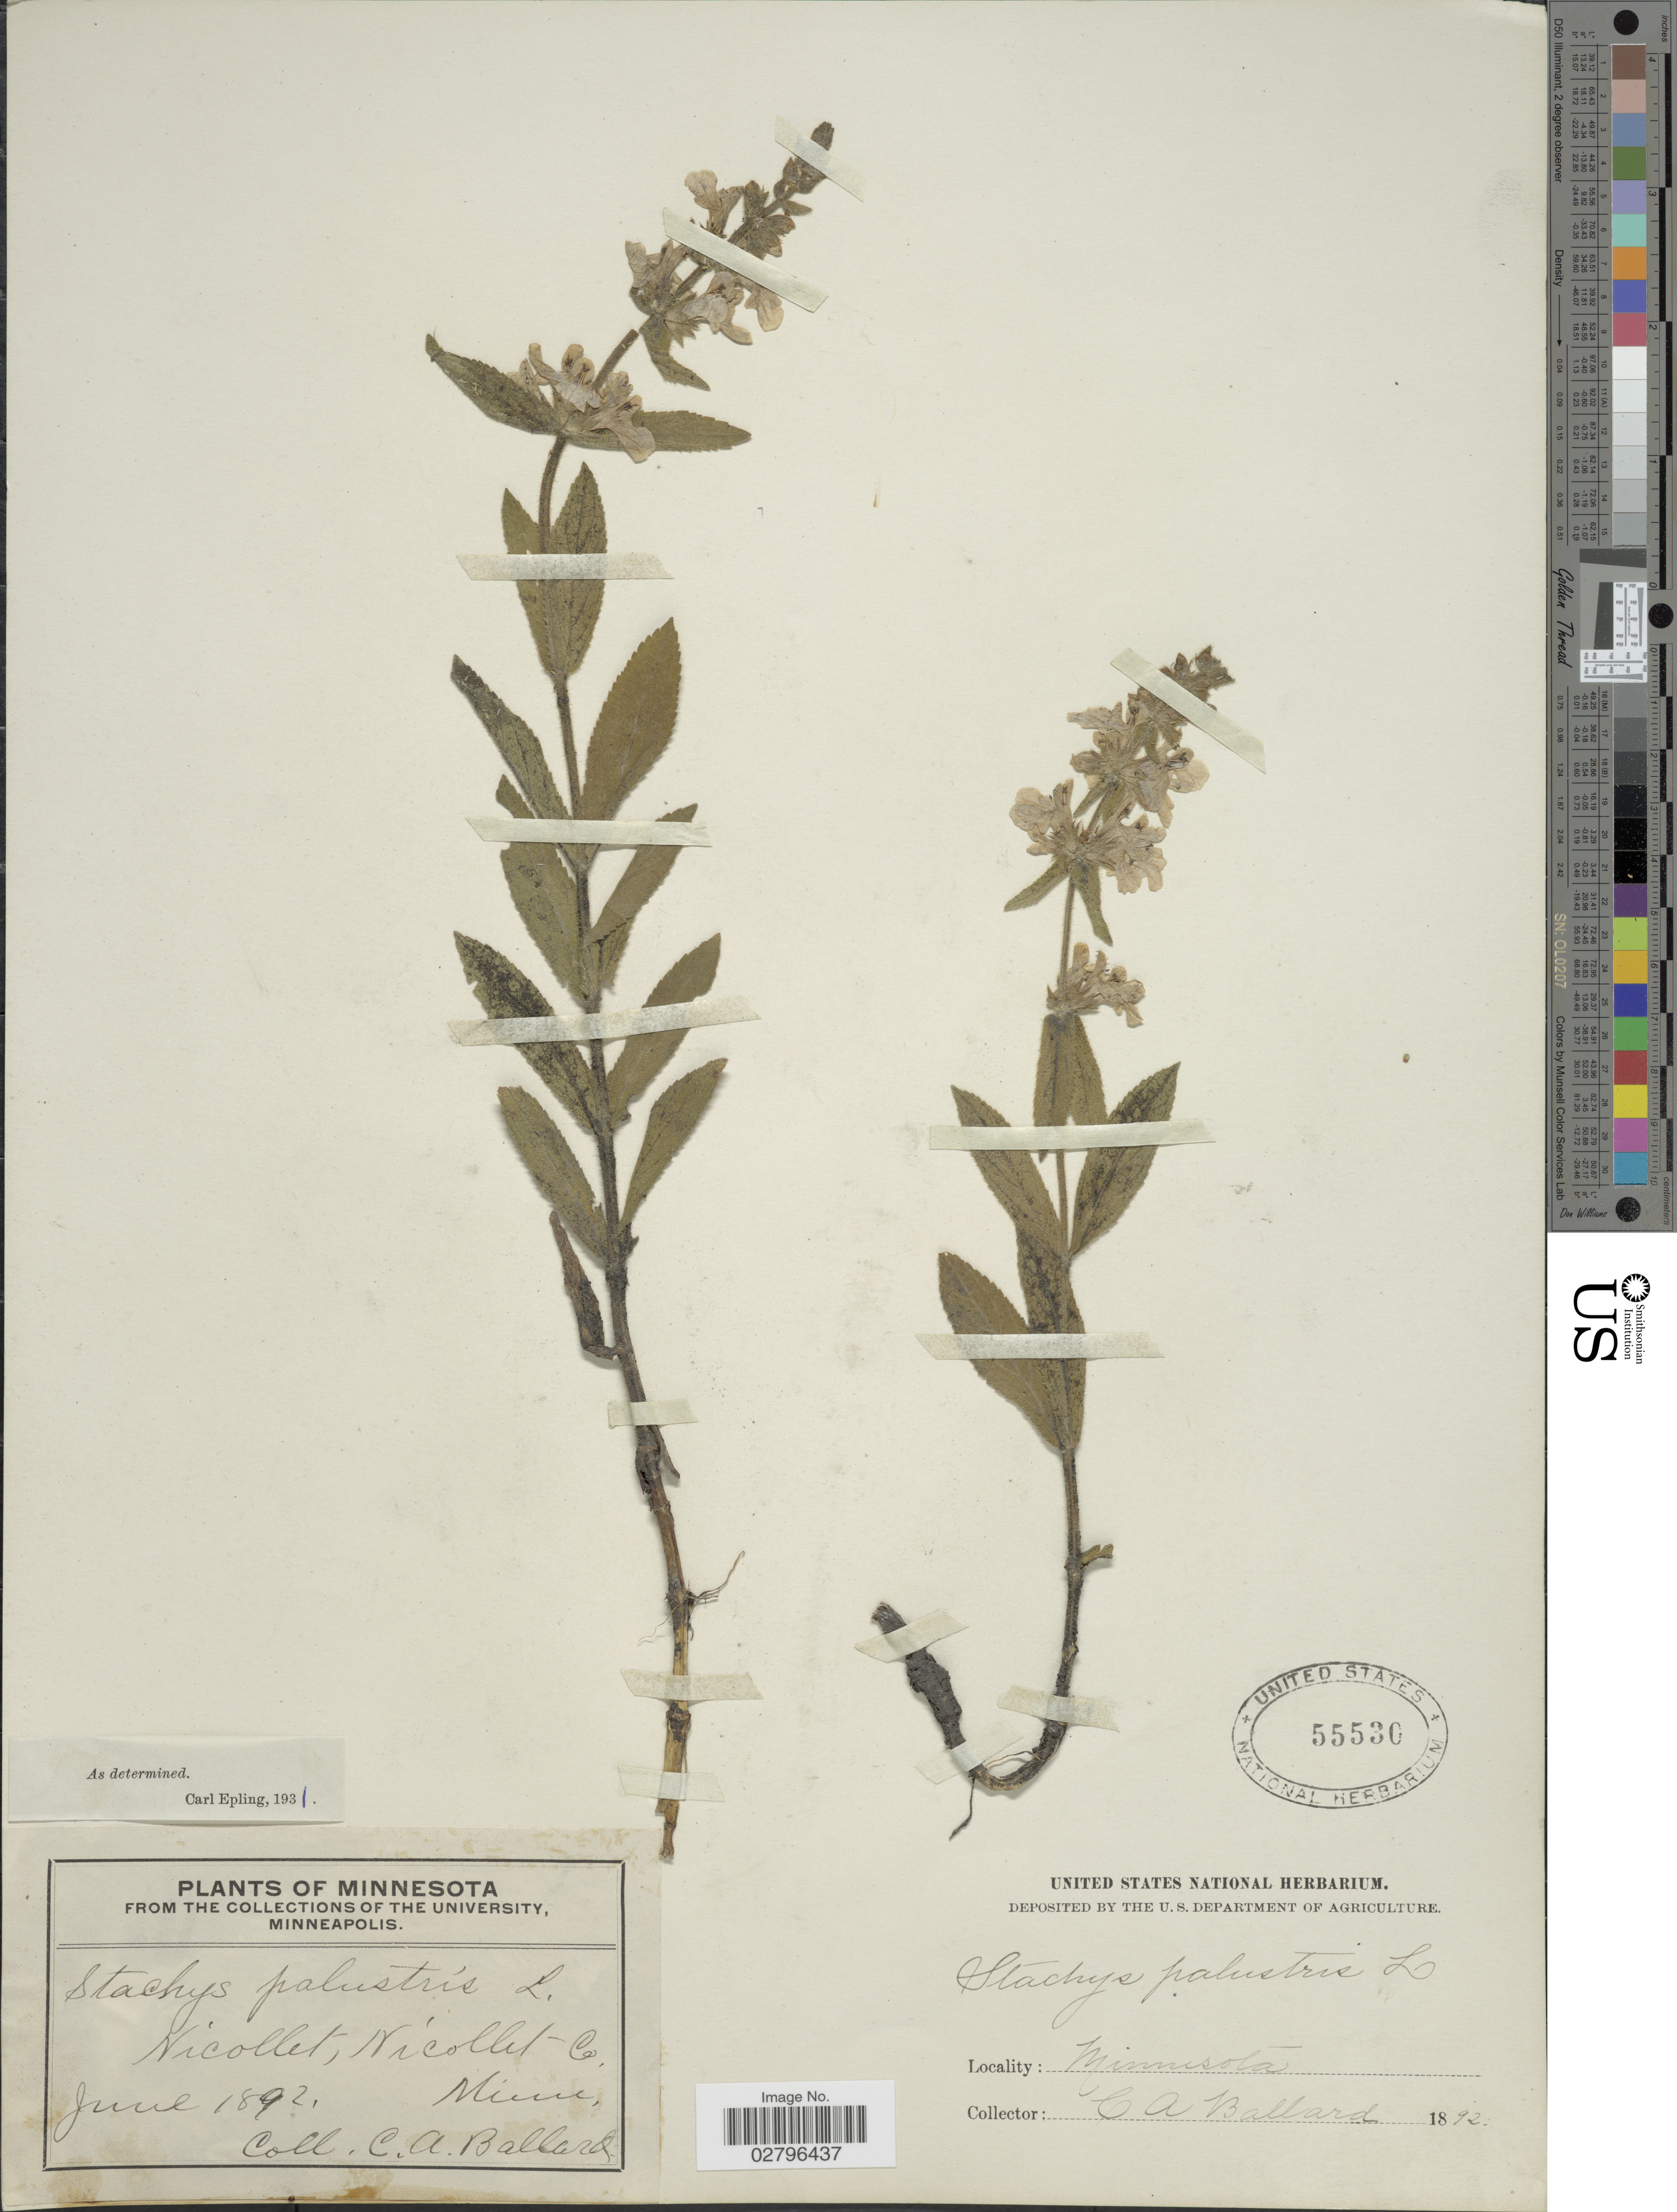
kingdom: Plantae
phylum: Tracheophyta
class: Magnoliopsida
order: Lamiales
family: Lamiaceae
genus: Stachys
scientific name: Stachys palustris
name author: L.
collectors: C. A. Ballard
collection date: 1892-06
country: United States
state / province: Minnesota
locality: Nicollet, Nicollet Co.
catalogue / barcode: US 55530